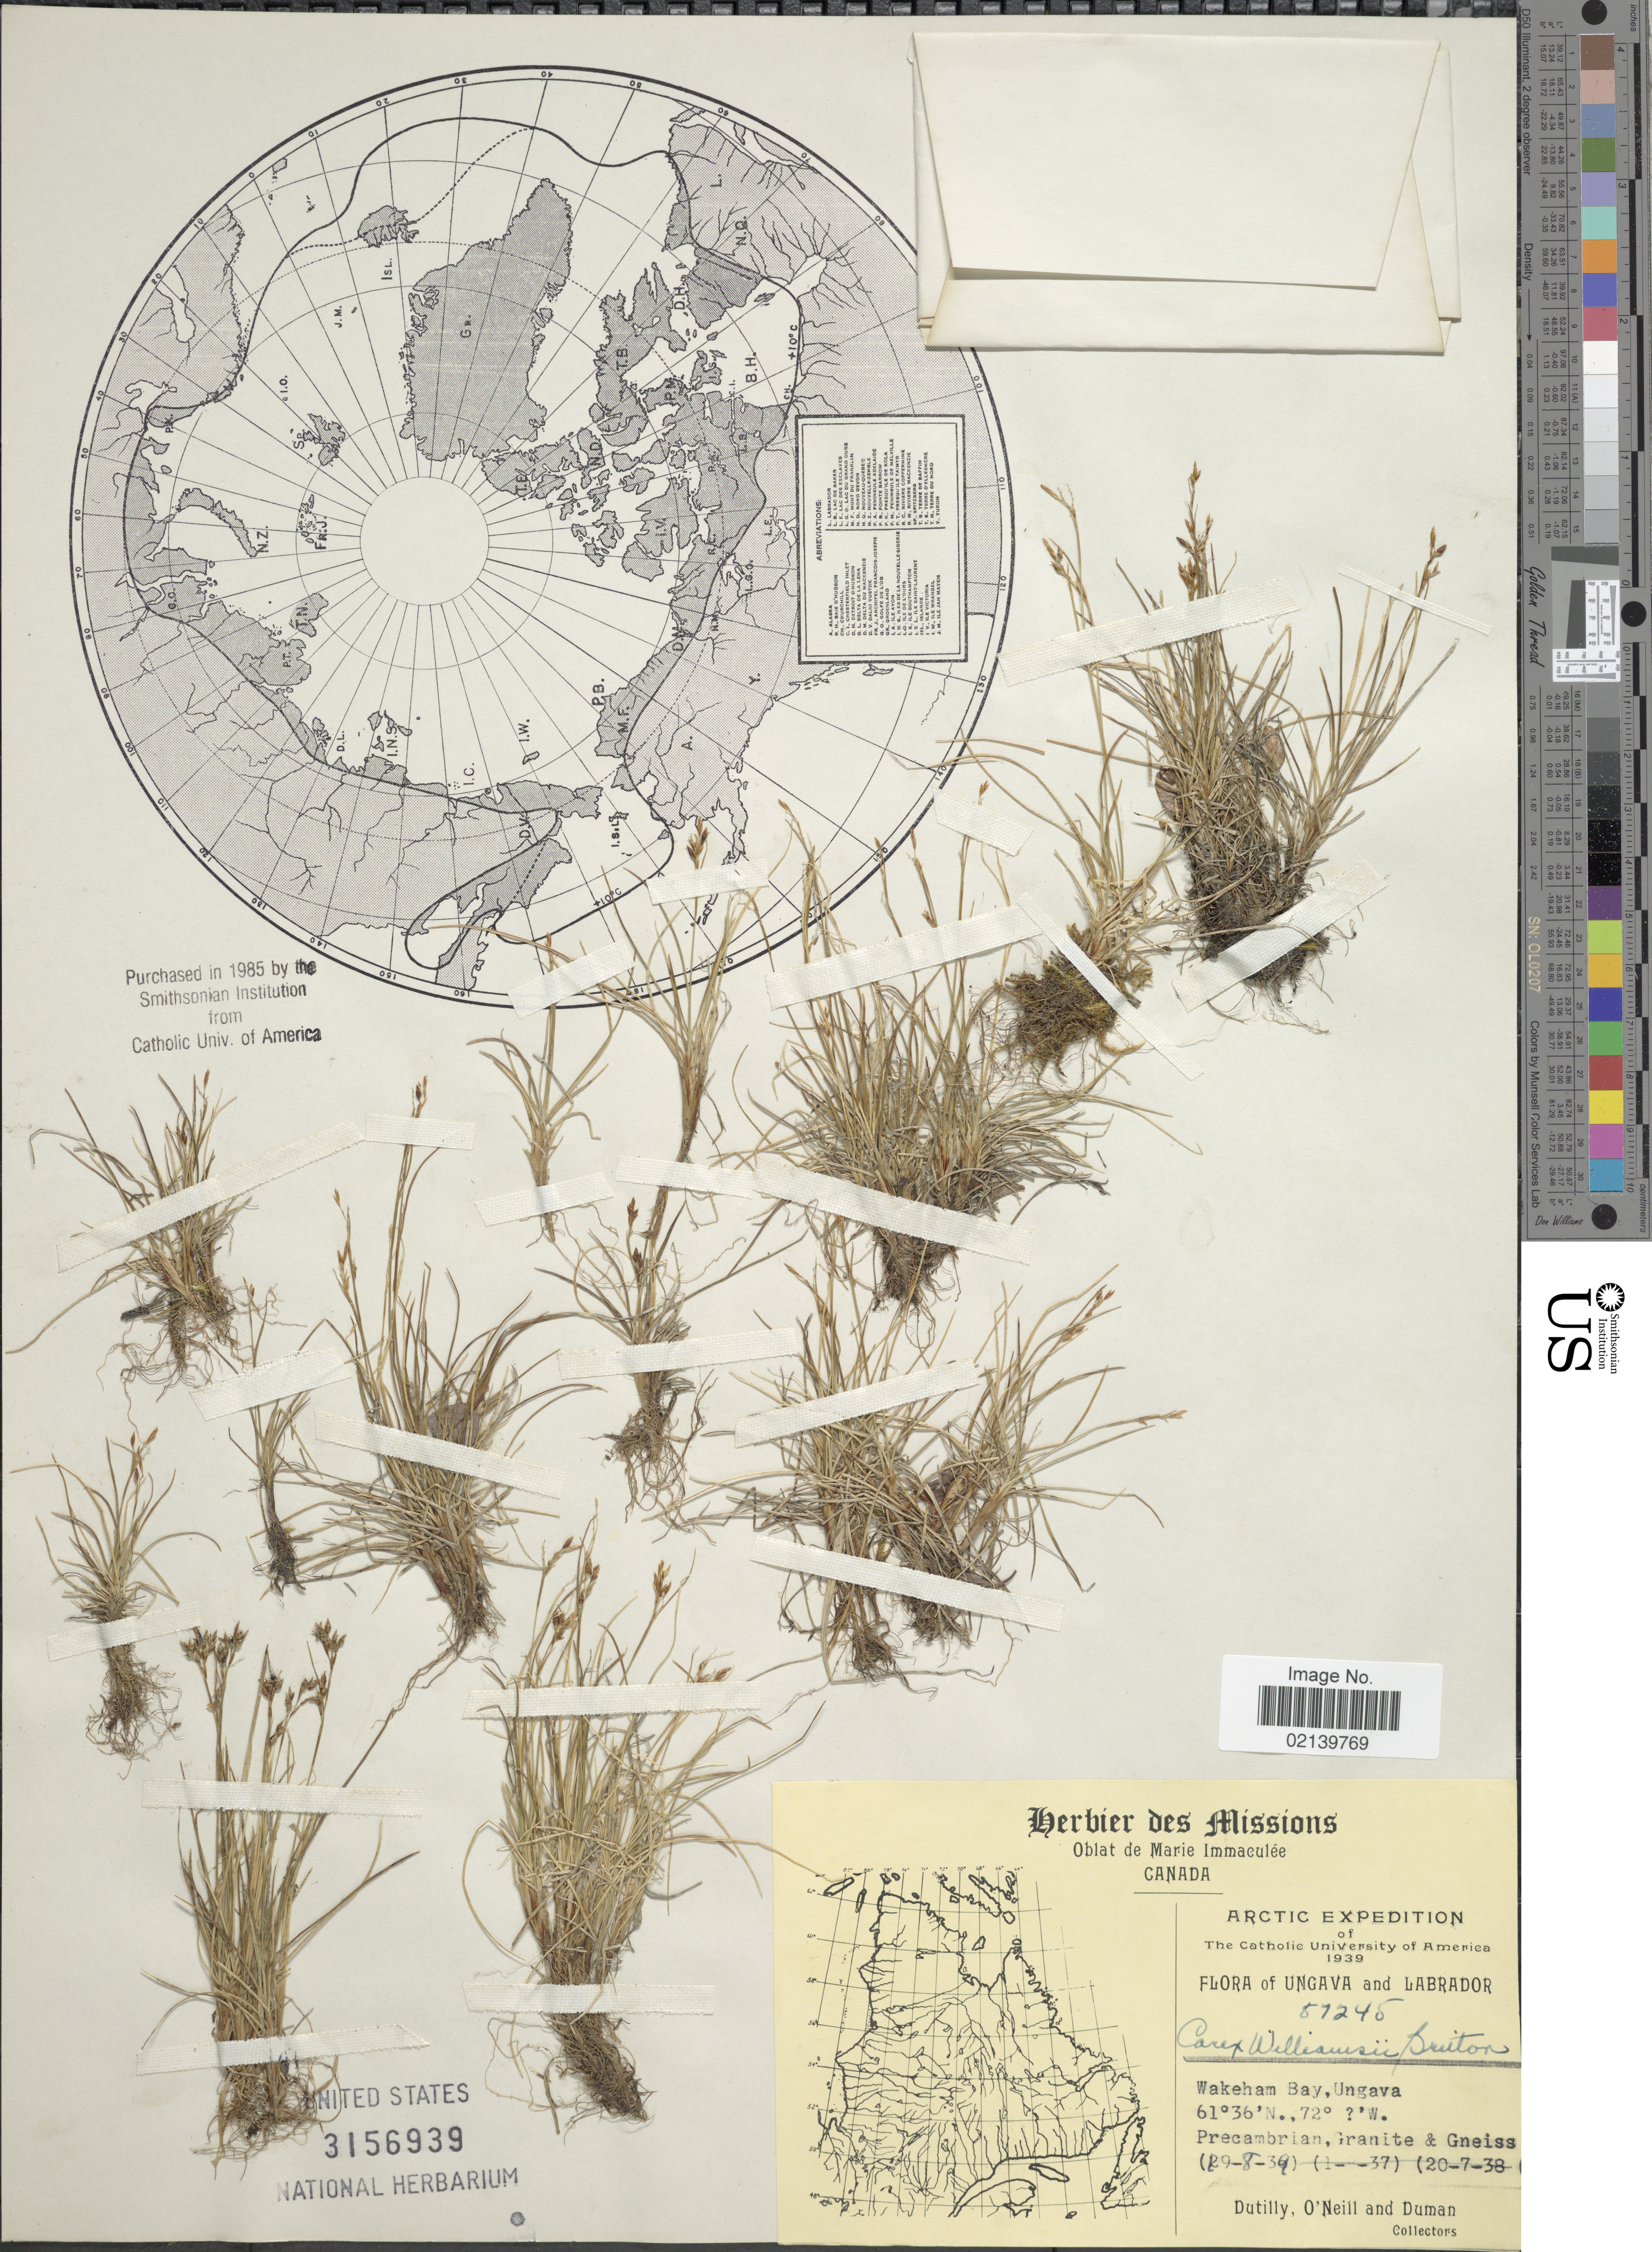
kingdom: Plantae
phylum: Tracheophyta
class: Liliopsida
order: Poales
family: Cyperaceae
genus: Carex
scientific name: Carex williamsii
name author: Britton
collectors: -. Dutilly, O' Neill & -. Duman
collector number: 57245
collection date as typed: Transcribed d/m/y: 19/8/39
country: Canada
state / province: Newfoundland and Labrador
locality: Arctic, Wakeham Bay, Ungava. Precambrian, Granite & Gneiss.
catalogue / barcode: US 3156939